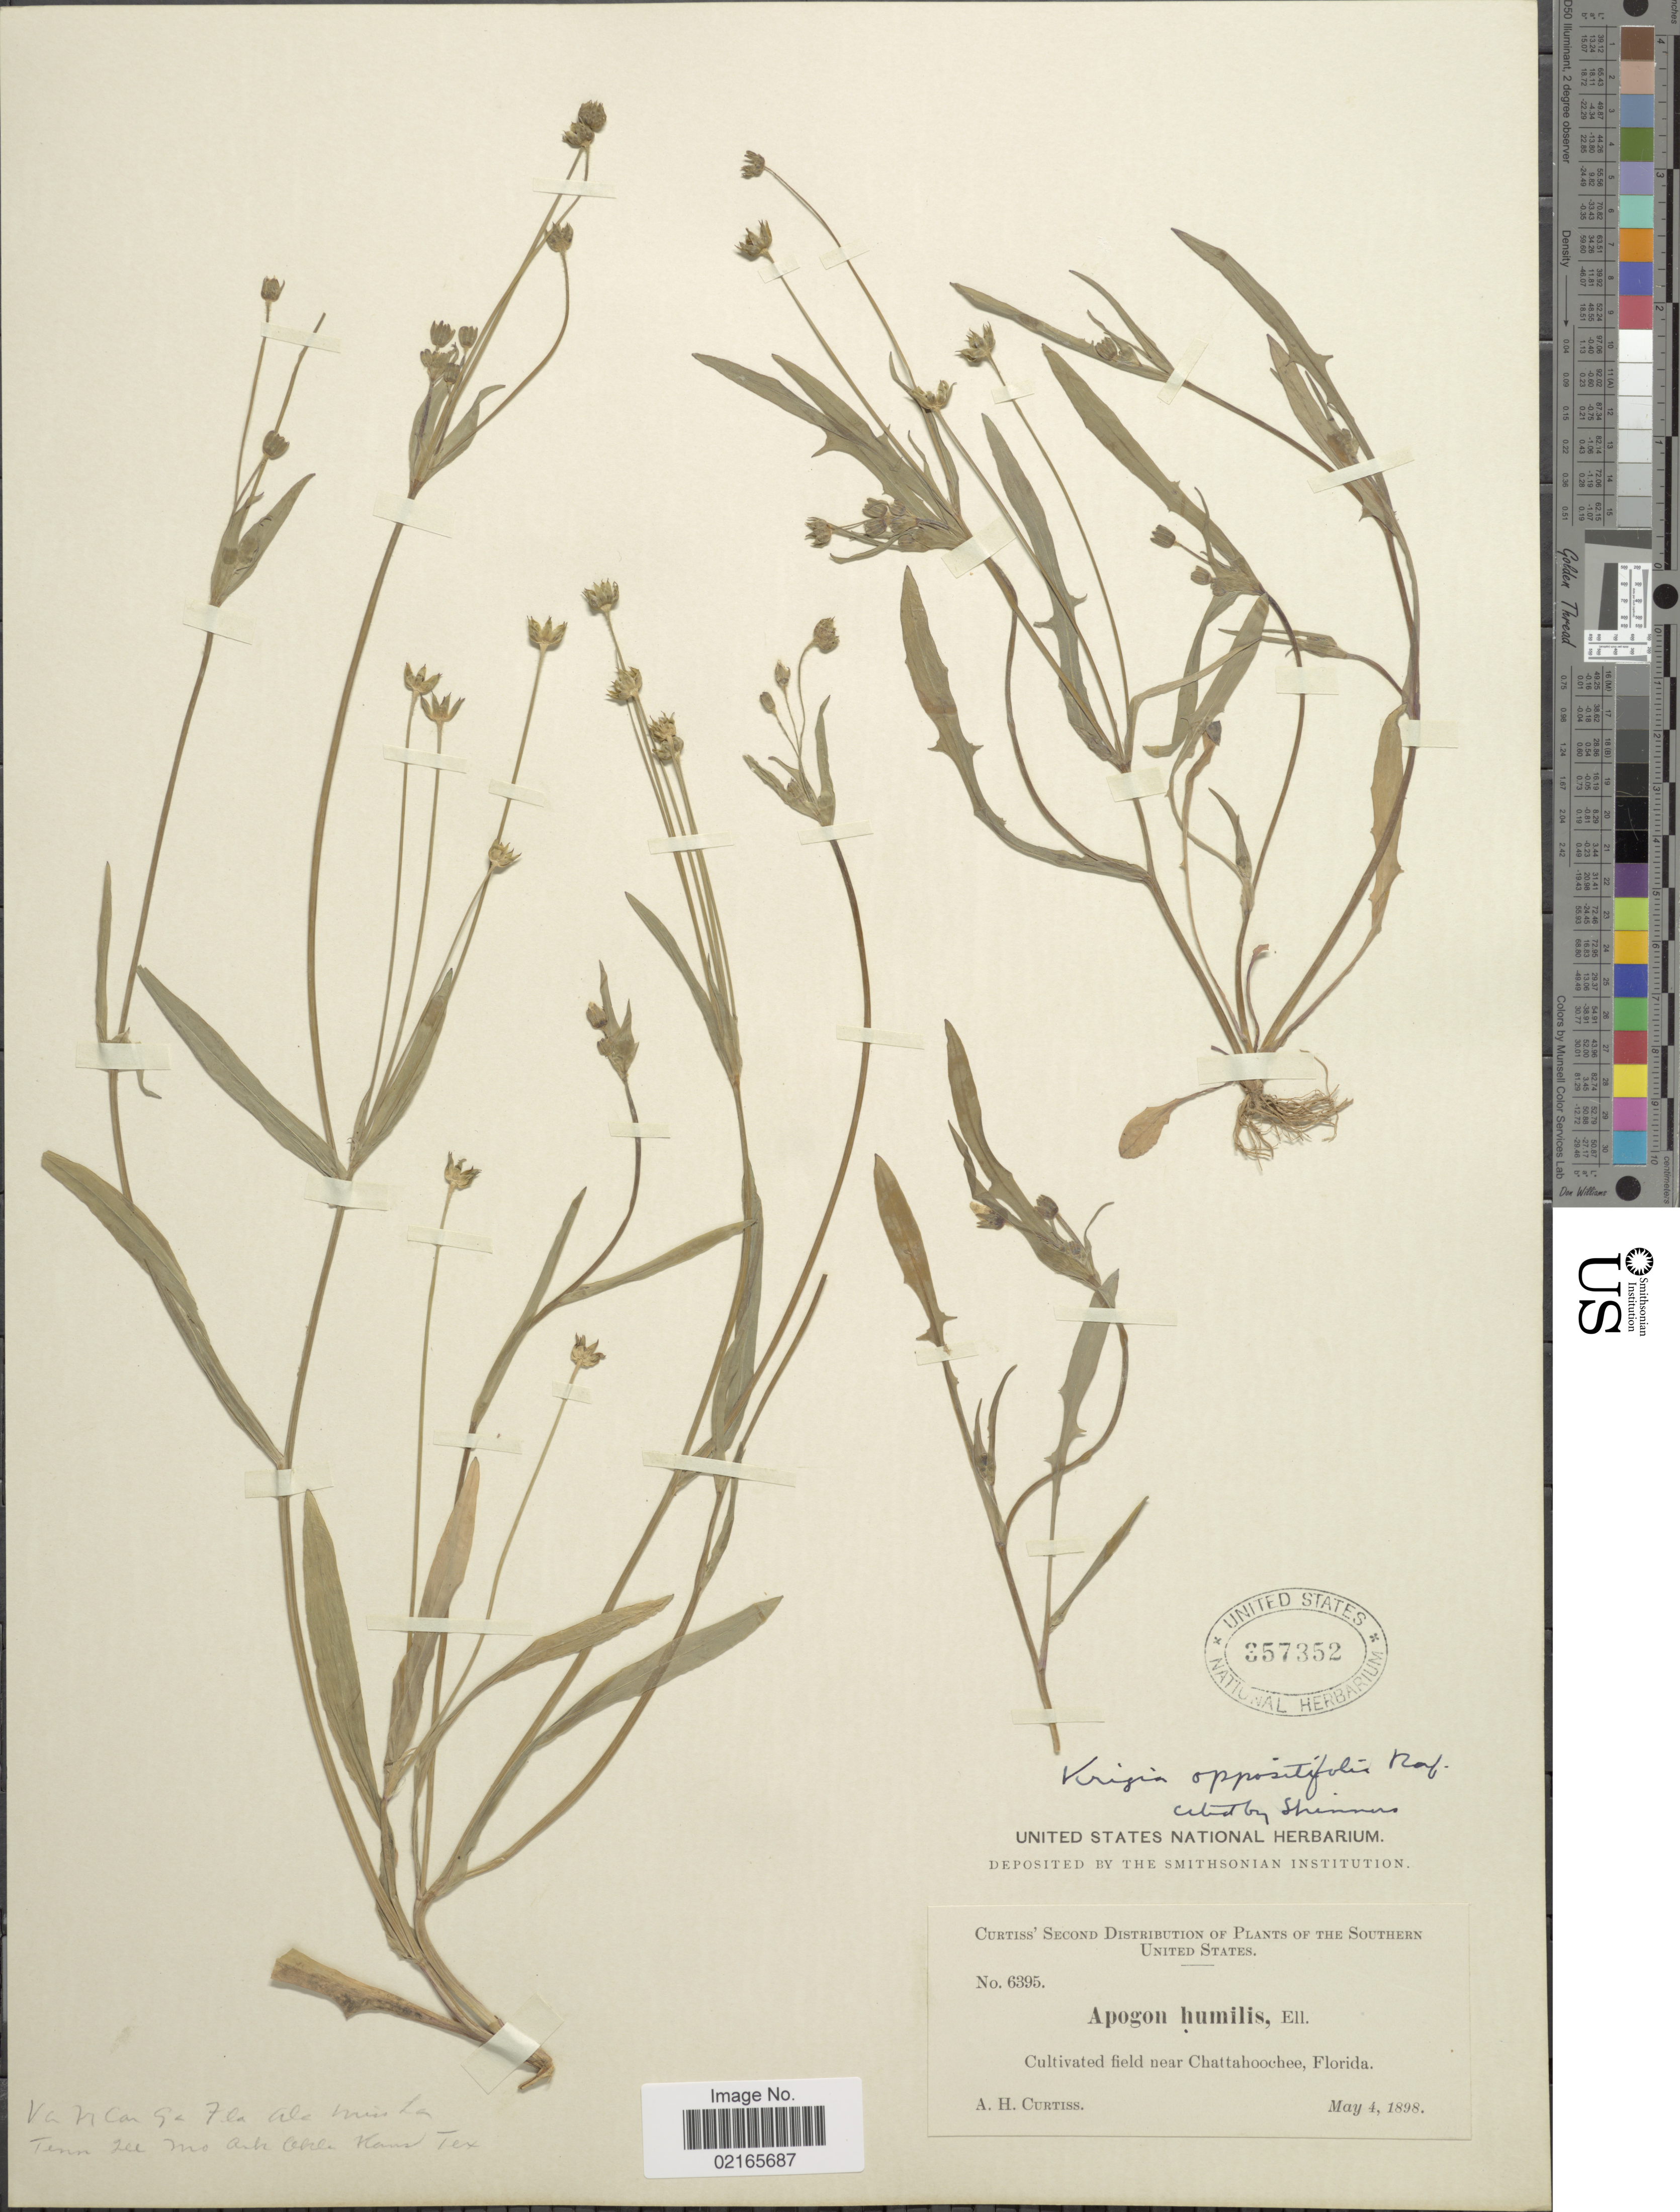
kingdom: Plantae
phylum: Tracheophyta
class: Magnoliopsida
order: Asterales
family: Asteraceae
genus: Krigia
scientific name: Krigia oppositifolia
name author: Raf.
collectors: A. Curtis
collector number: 6395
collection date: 1898-05-04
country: United States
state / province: Florida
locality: Southern United States, cultifated field near Chattahoochee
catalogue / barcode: US 357352